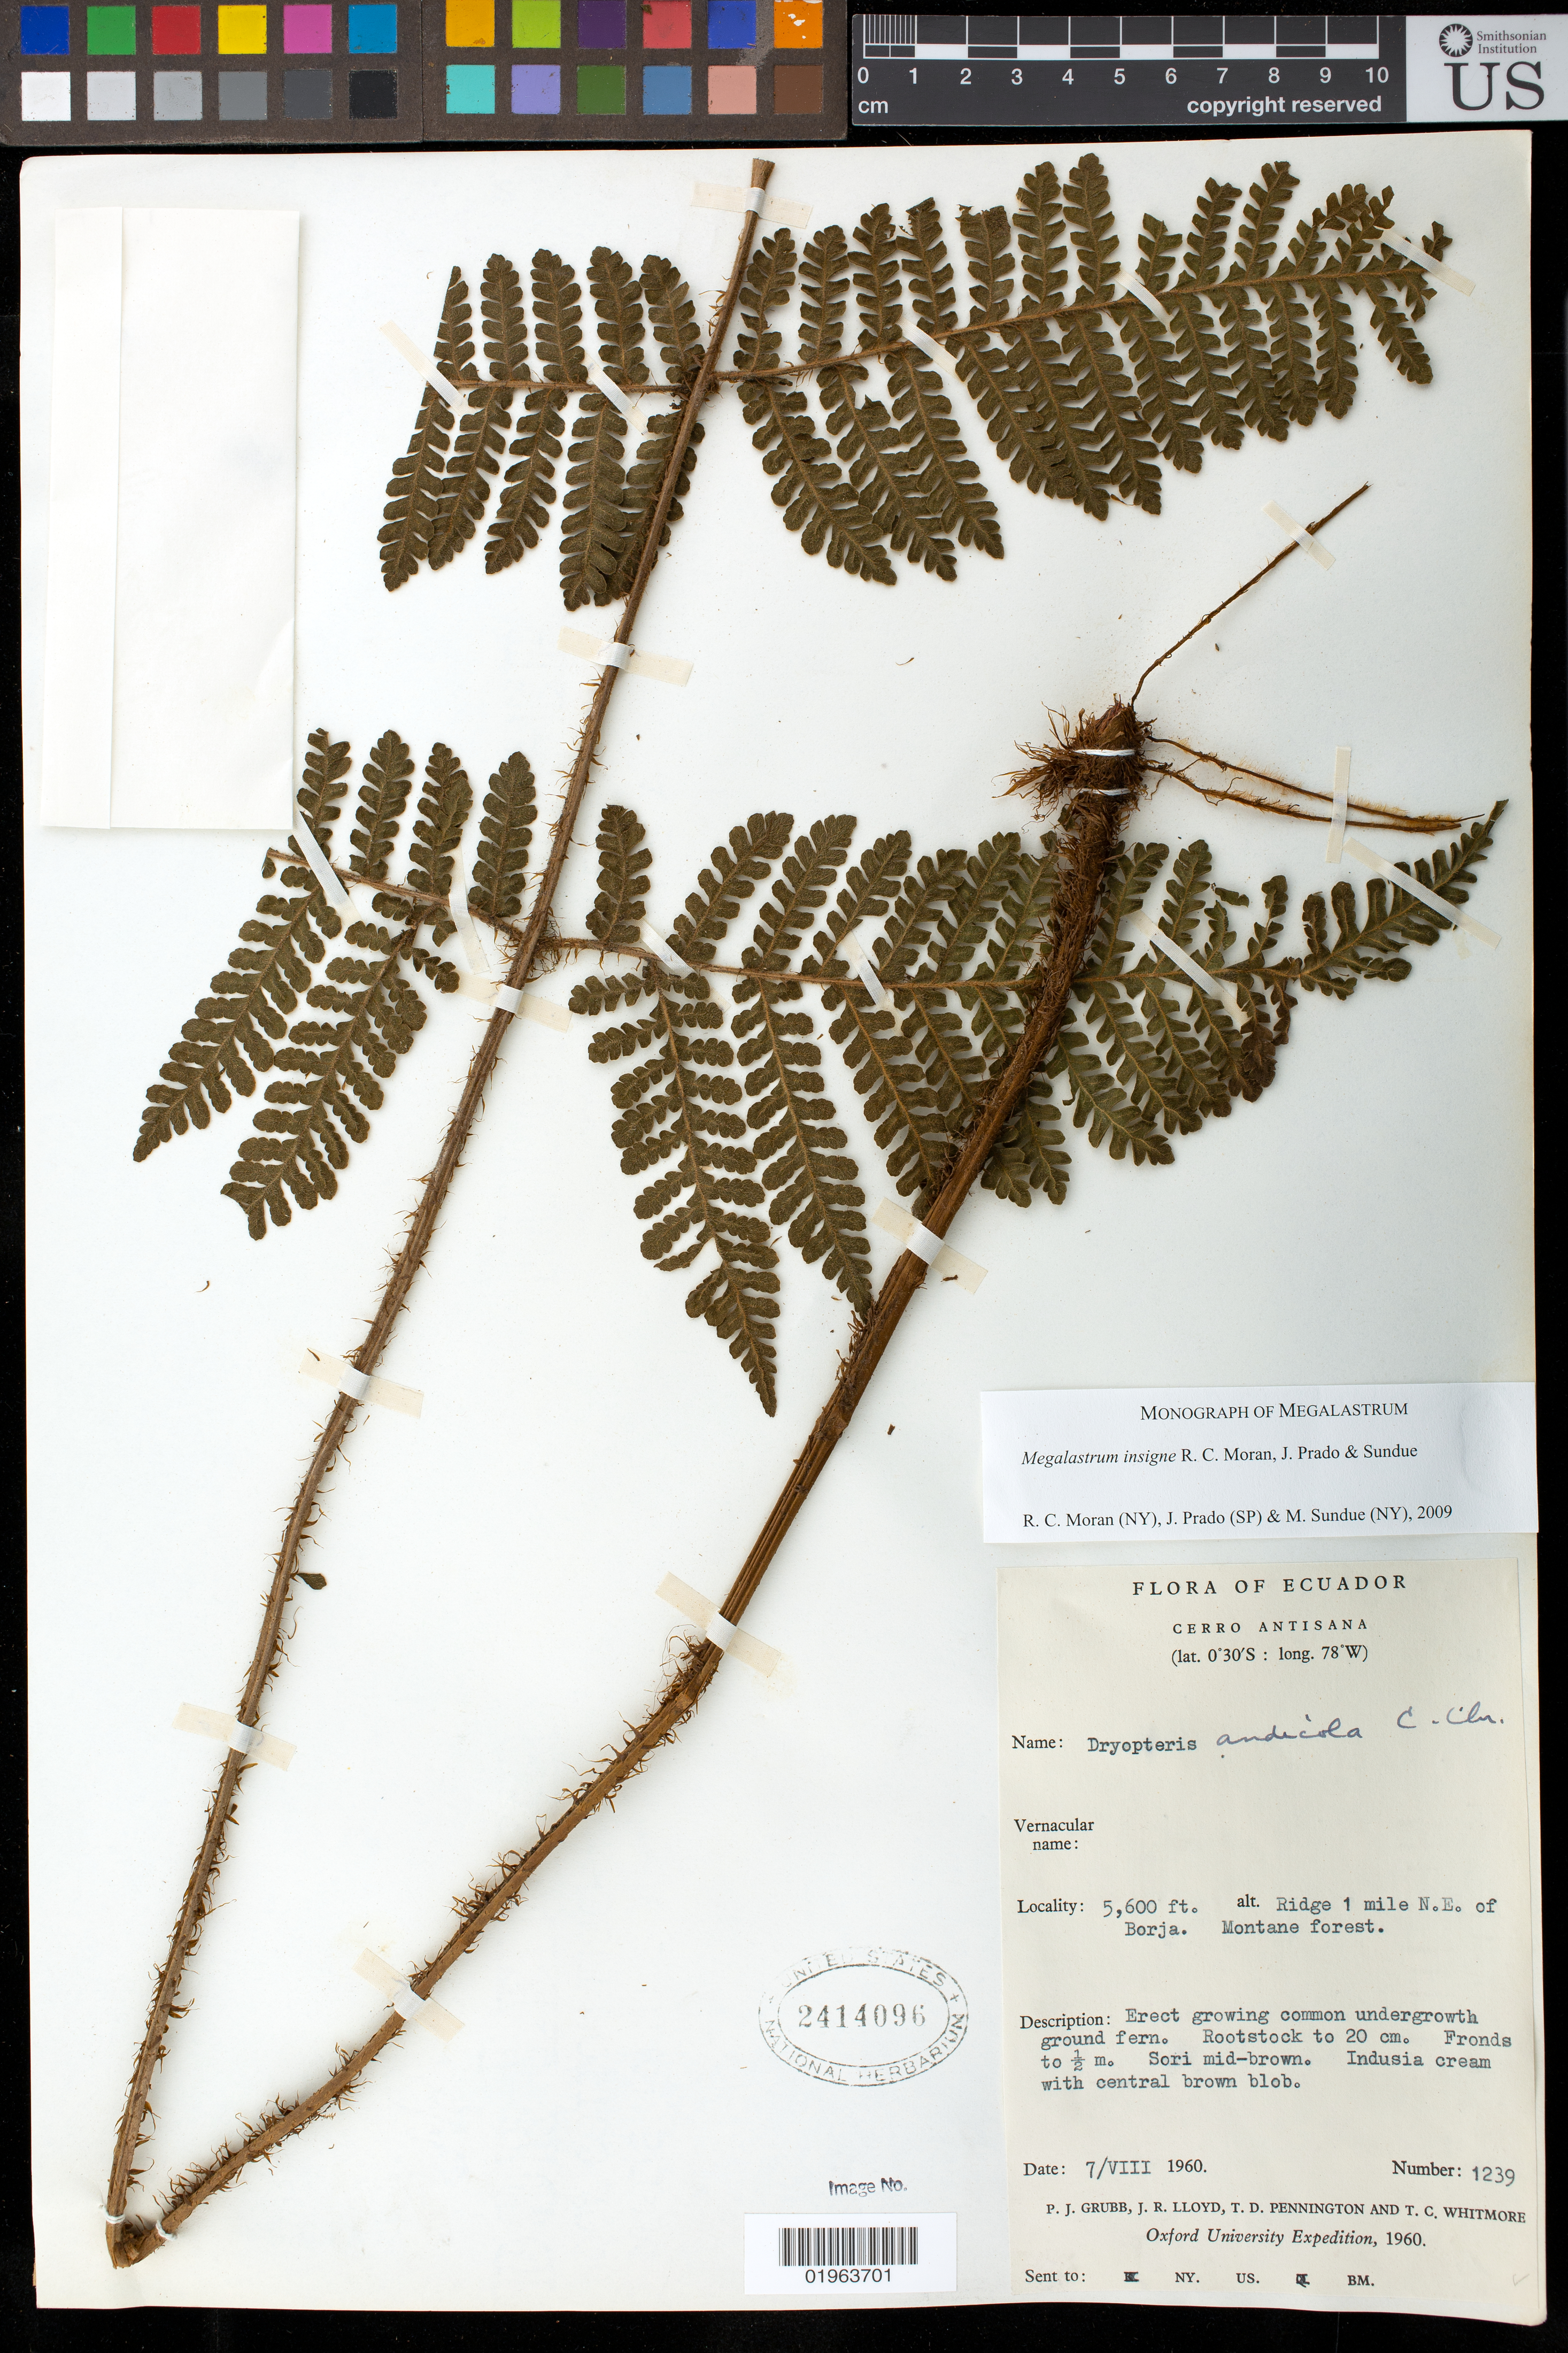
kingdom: Plantae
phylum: Tracheophyta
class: Polypodiopsida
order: Polypodiales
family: Dryopteridaceae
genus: Megalastrum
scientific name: Megalastrum insigne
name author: R.C. Moran et al.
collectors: P. J. Grubb, J. R. Lloyd, T. D. Pennington & T. C. Whitmore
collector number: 1239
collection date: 1960-08-07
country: Ecuador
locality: Ecuador, Cerro Antisana. Ridge 1 mi. N.E. of Borja.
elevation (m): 1707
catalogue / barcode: US 2414096